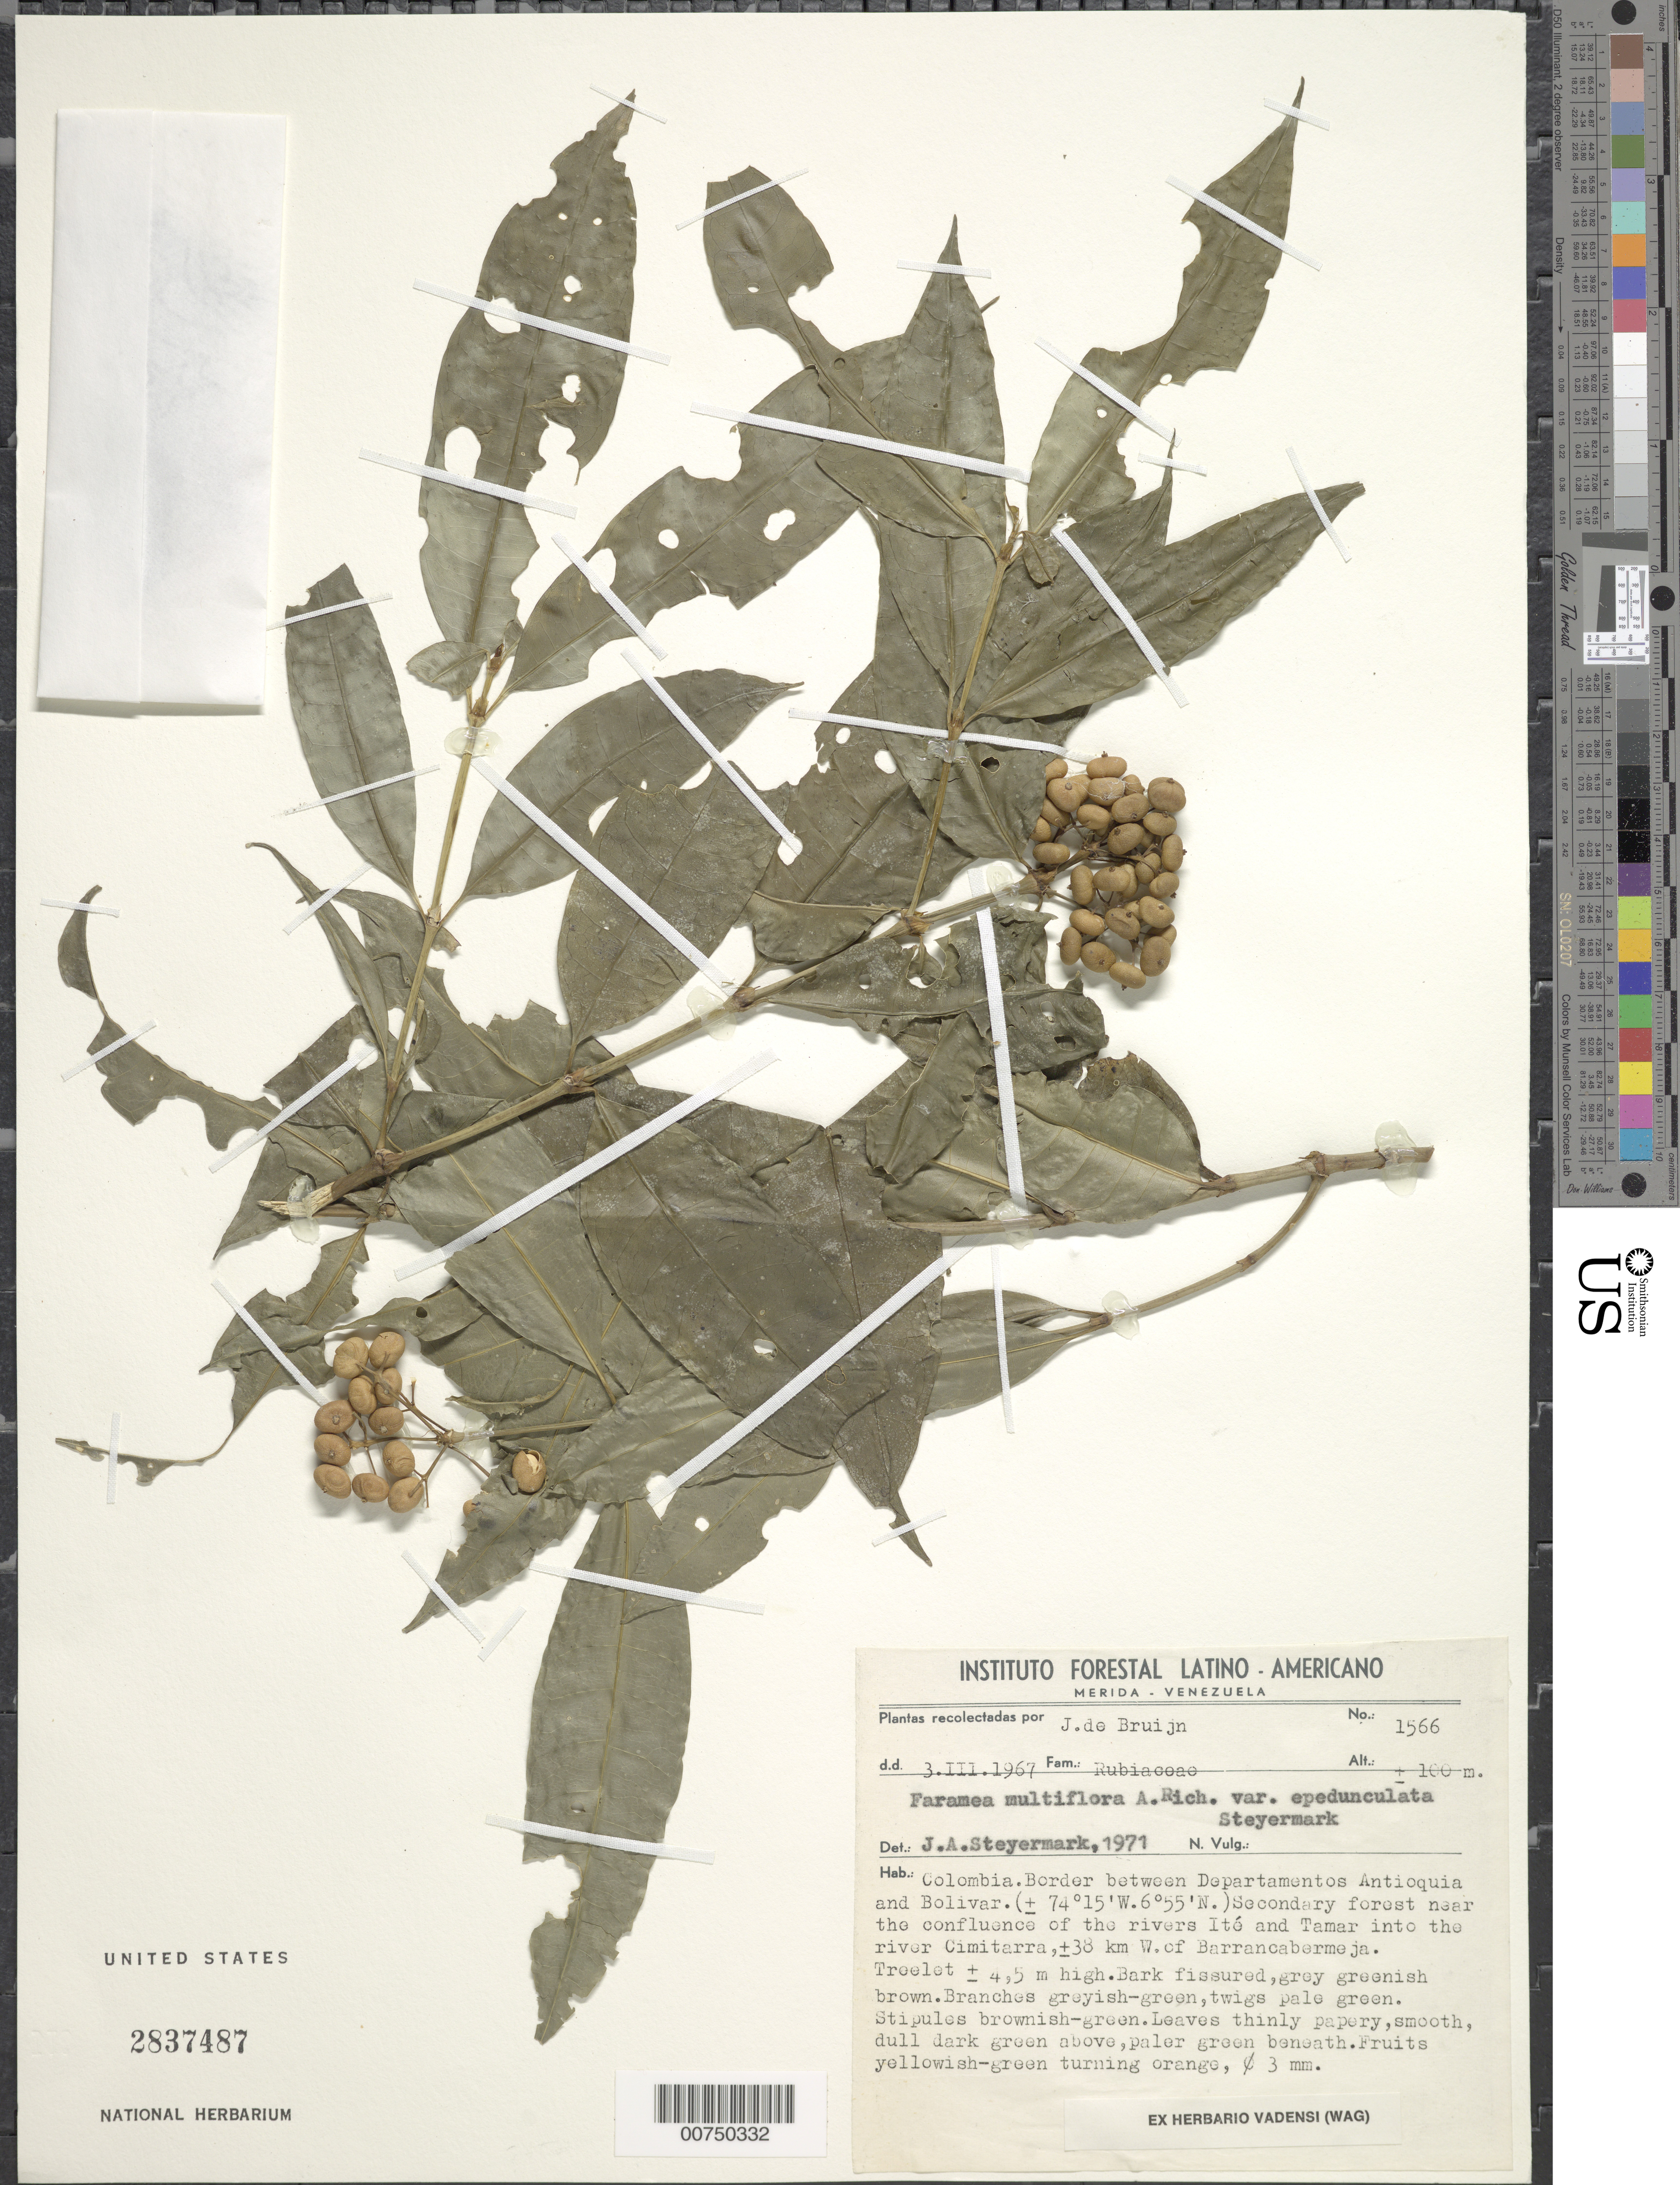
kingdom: Plantae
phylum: Tracheophyta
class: Magnoliopsida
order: Gentianales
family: Rubiaceae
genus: Faramea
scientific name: Faramea multiflora var. epedunculata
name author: Steyerm.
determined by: Steyermark, Julian A., (VEN)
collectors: J. Bruijn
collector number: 1566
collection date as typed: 3-Mar-67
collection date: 1967-03-03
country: Colombia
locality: Dpto. Antioquia and Dpto. Bolívar border, near the confluence of the rivers Ite and Tamar into the river Cimitarra, +- 38 km W. of Barrancabermeja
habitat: Secondary forest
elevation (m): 100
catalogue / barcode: US 2837487